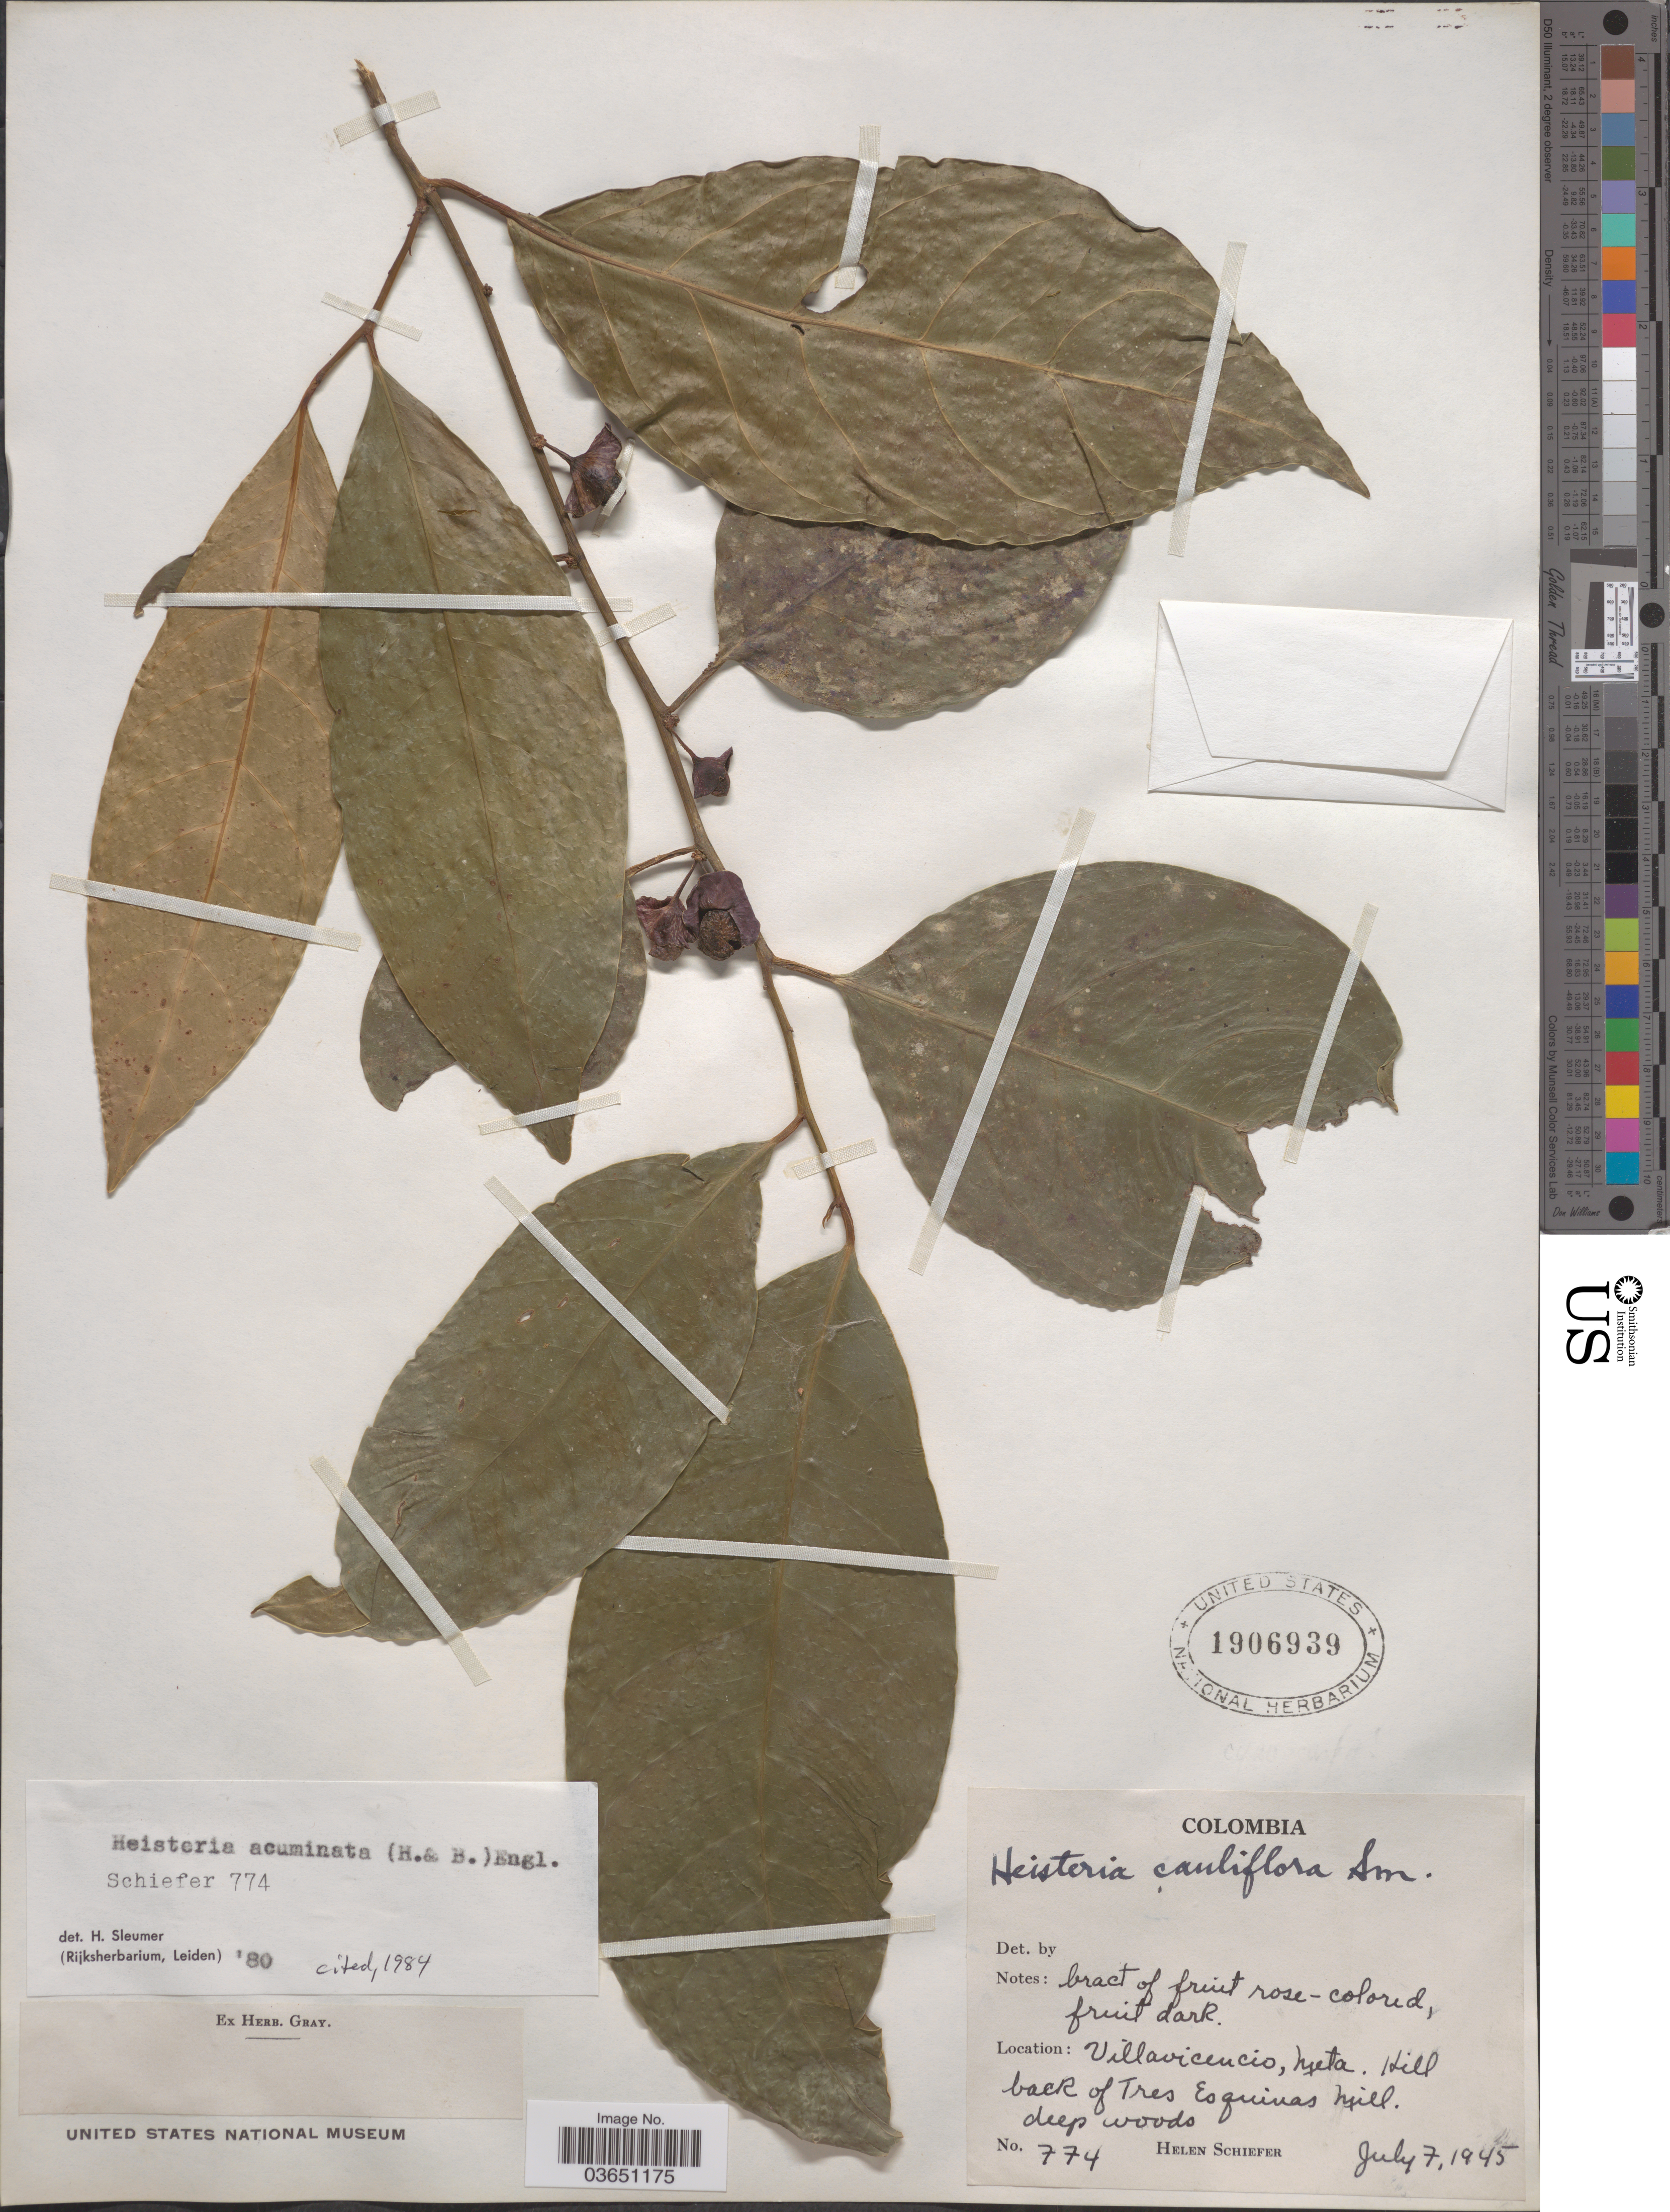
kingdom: Plantae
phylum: Tracheophyta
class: Magnoliopsida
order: Santalales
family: Erythropalaceae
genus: Heisteria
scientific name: Heisteria acuminata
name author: (Humb. & Bonpl.) Engl.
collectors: H. Schiefer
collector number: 774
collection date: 1945-07-07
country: Colombia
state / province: Meta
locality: Villavicencio. Hill back of Tres Esquinas Mill.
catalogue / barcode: US 1906939